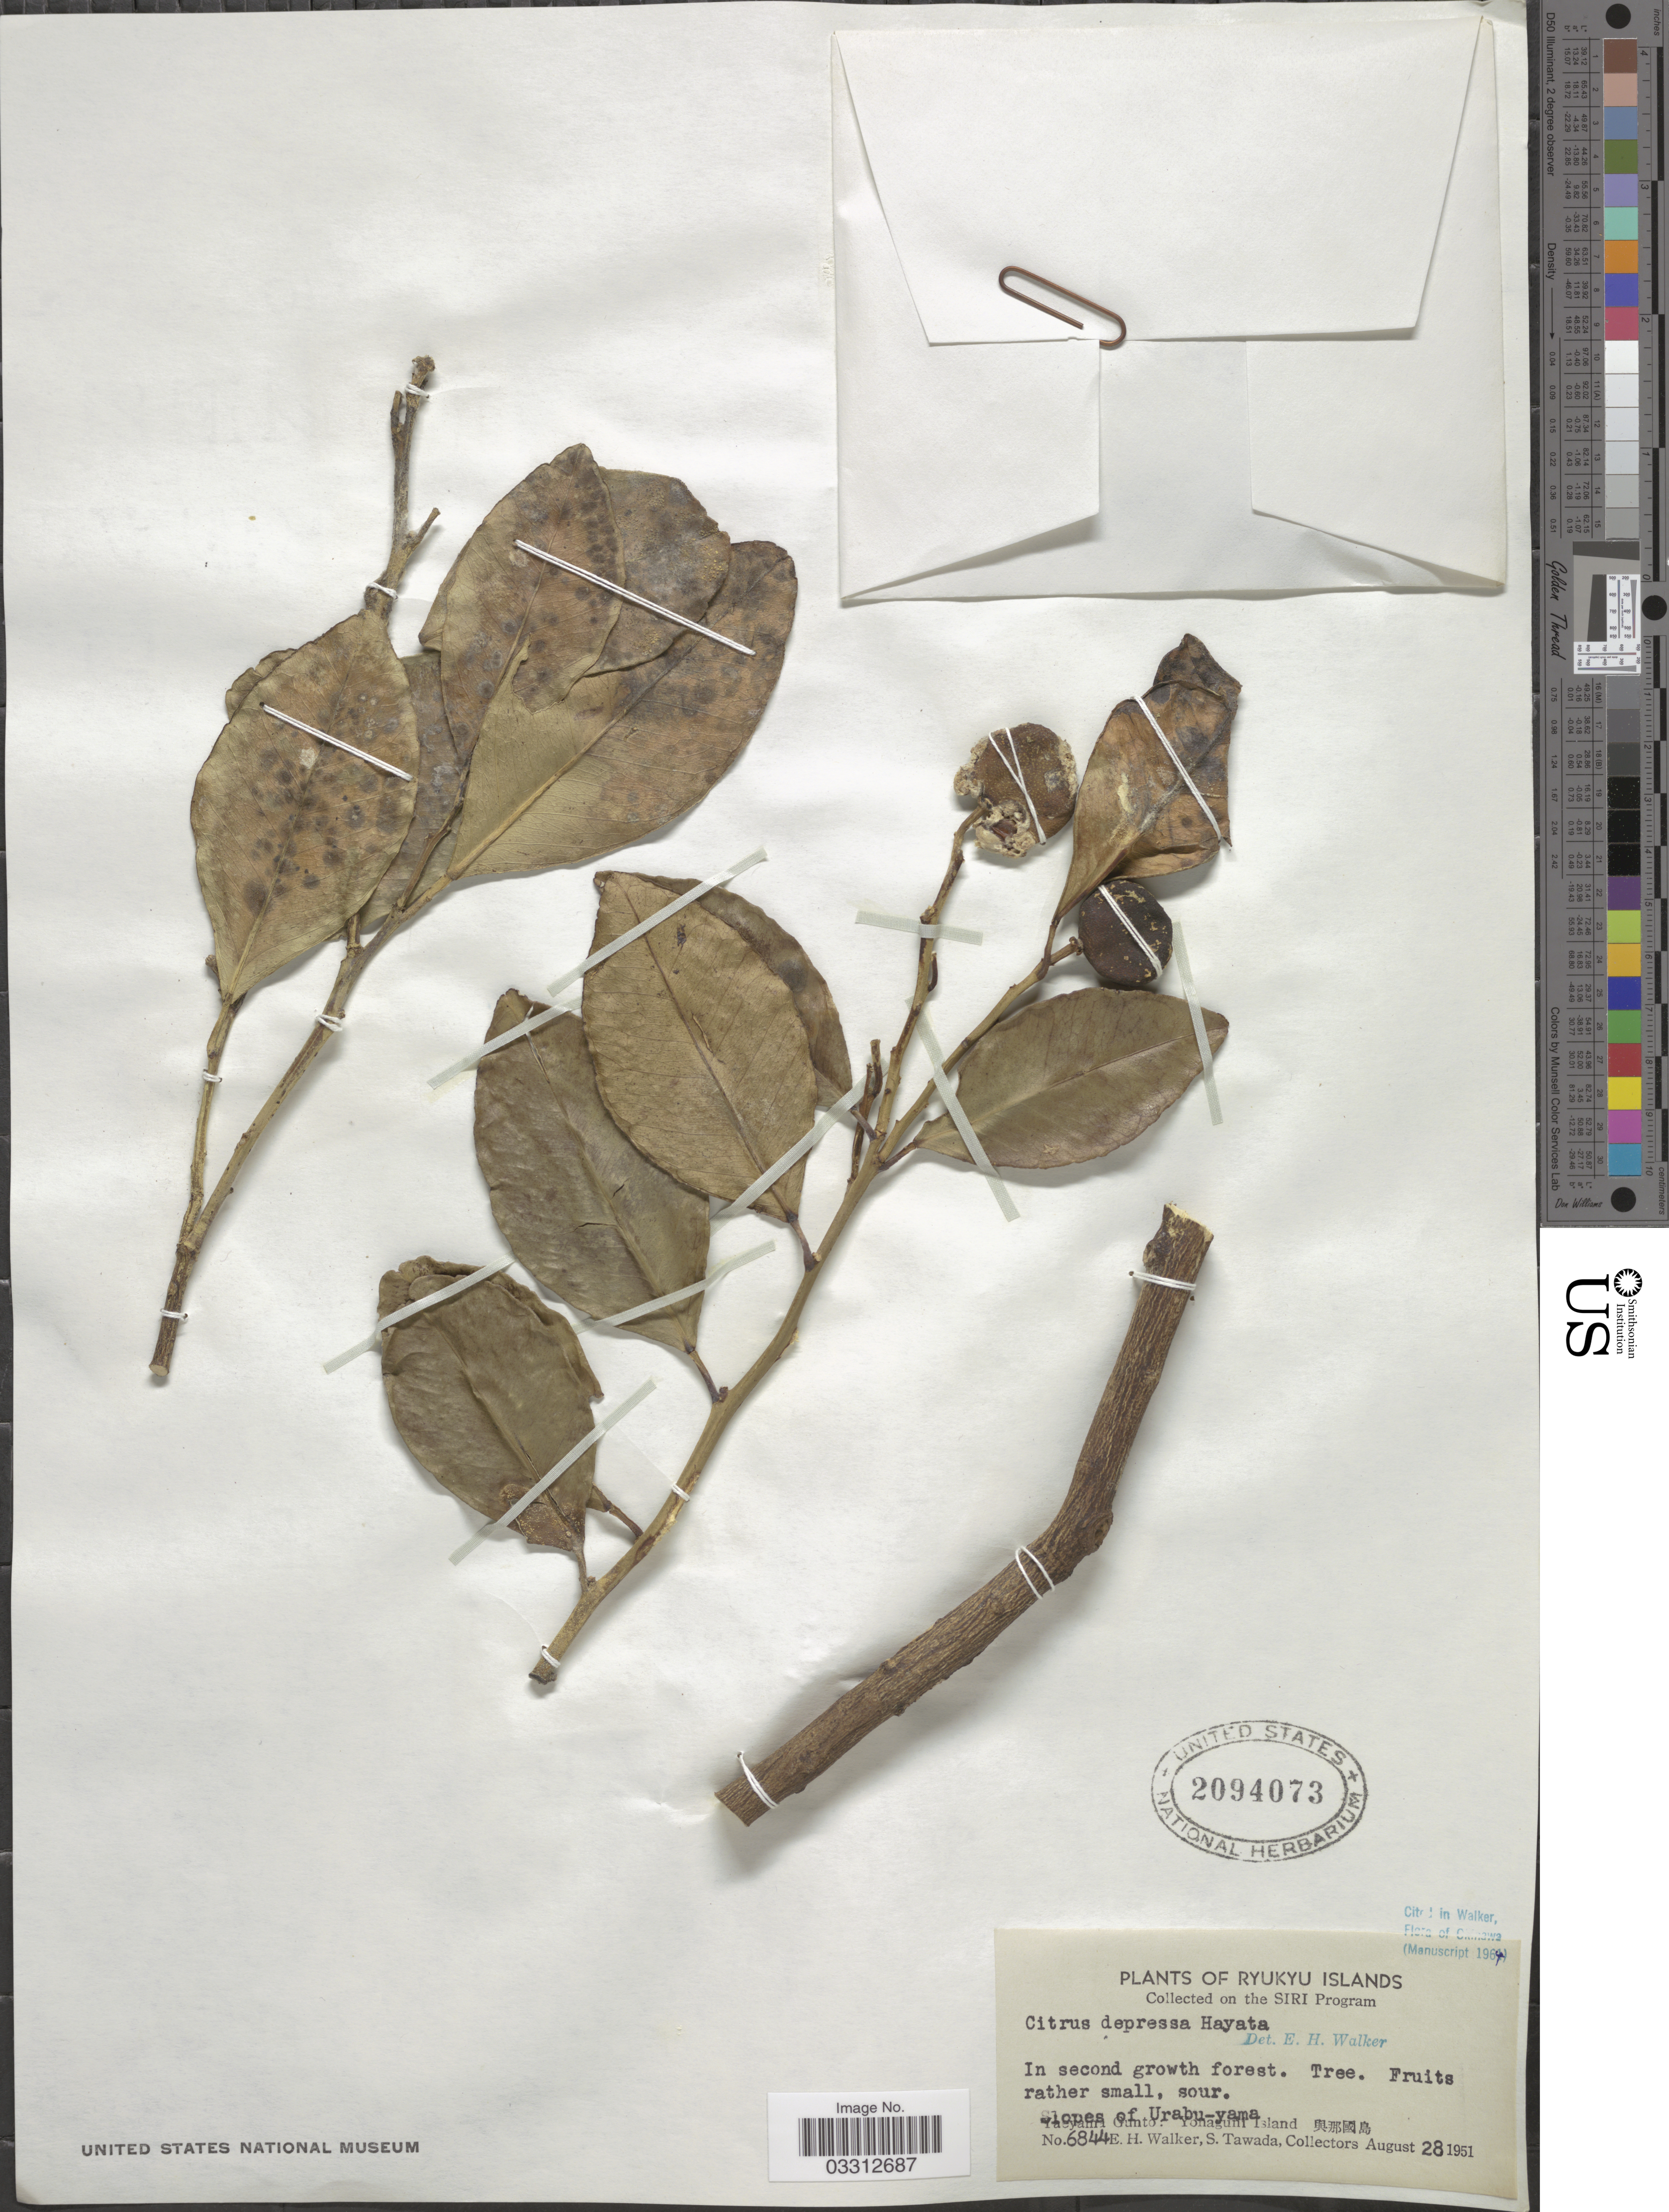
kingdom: Plantae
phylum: Tracheophyta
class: Magnoliopsida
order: Sapindales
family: Rutaceae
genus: Citrus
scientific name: Citrus depressa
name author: Hayata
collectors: E. H. Walker & S. Tawada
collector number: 6844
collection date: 1951-08-28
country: Japan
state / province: Okinawa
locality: Ryukyu Islands, Slopes of Urabu-yama, Yaeyama Gunto: Yonaguni Island X.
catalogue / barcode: US 2094073